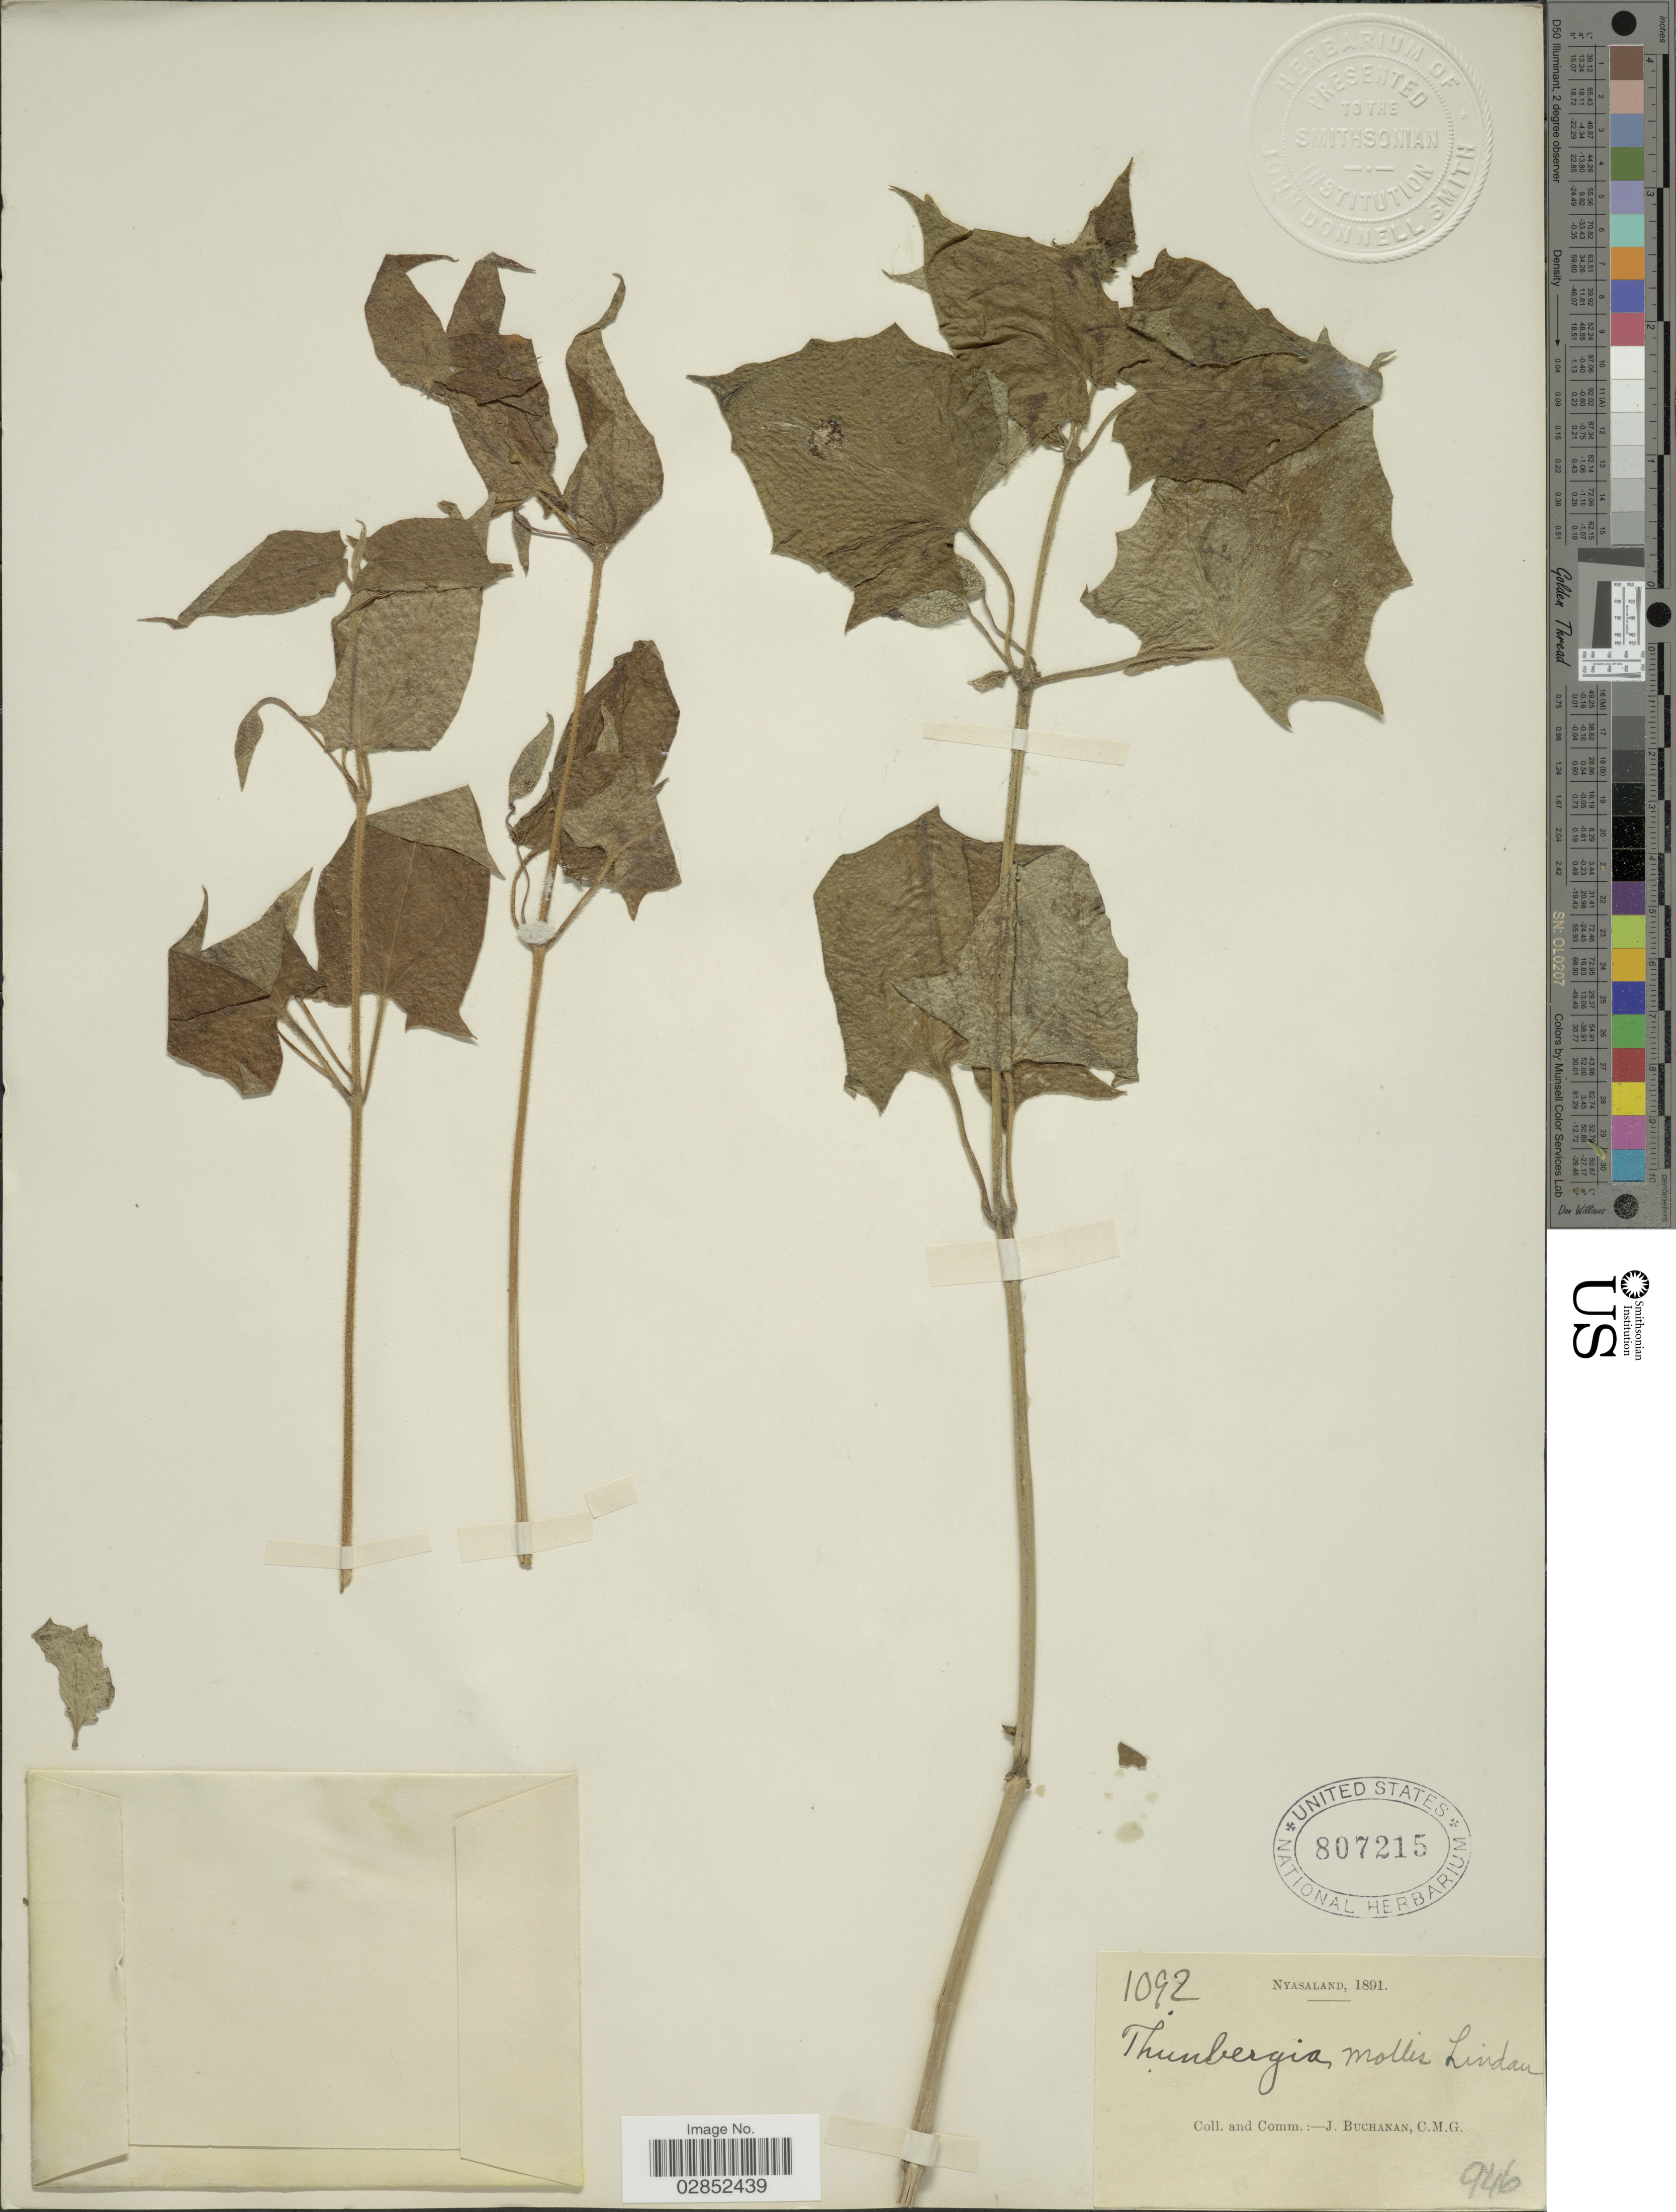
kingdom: Plantae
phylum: Tracheophyta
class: Magnoliopsida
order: Lamiales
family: Acanthaceae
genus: Thunbergia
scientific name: Thunbergia mollis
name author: Lindau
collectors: J. Buchanan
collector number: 1092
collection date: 1891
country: Malawi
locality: Nyasaland.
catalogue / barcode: US 807215